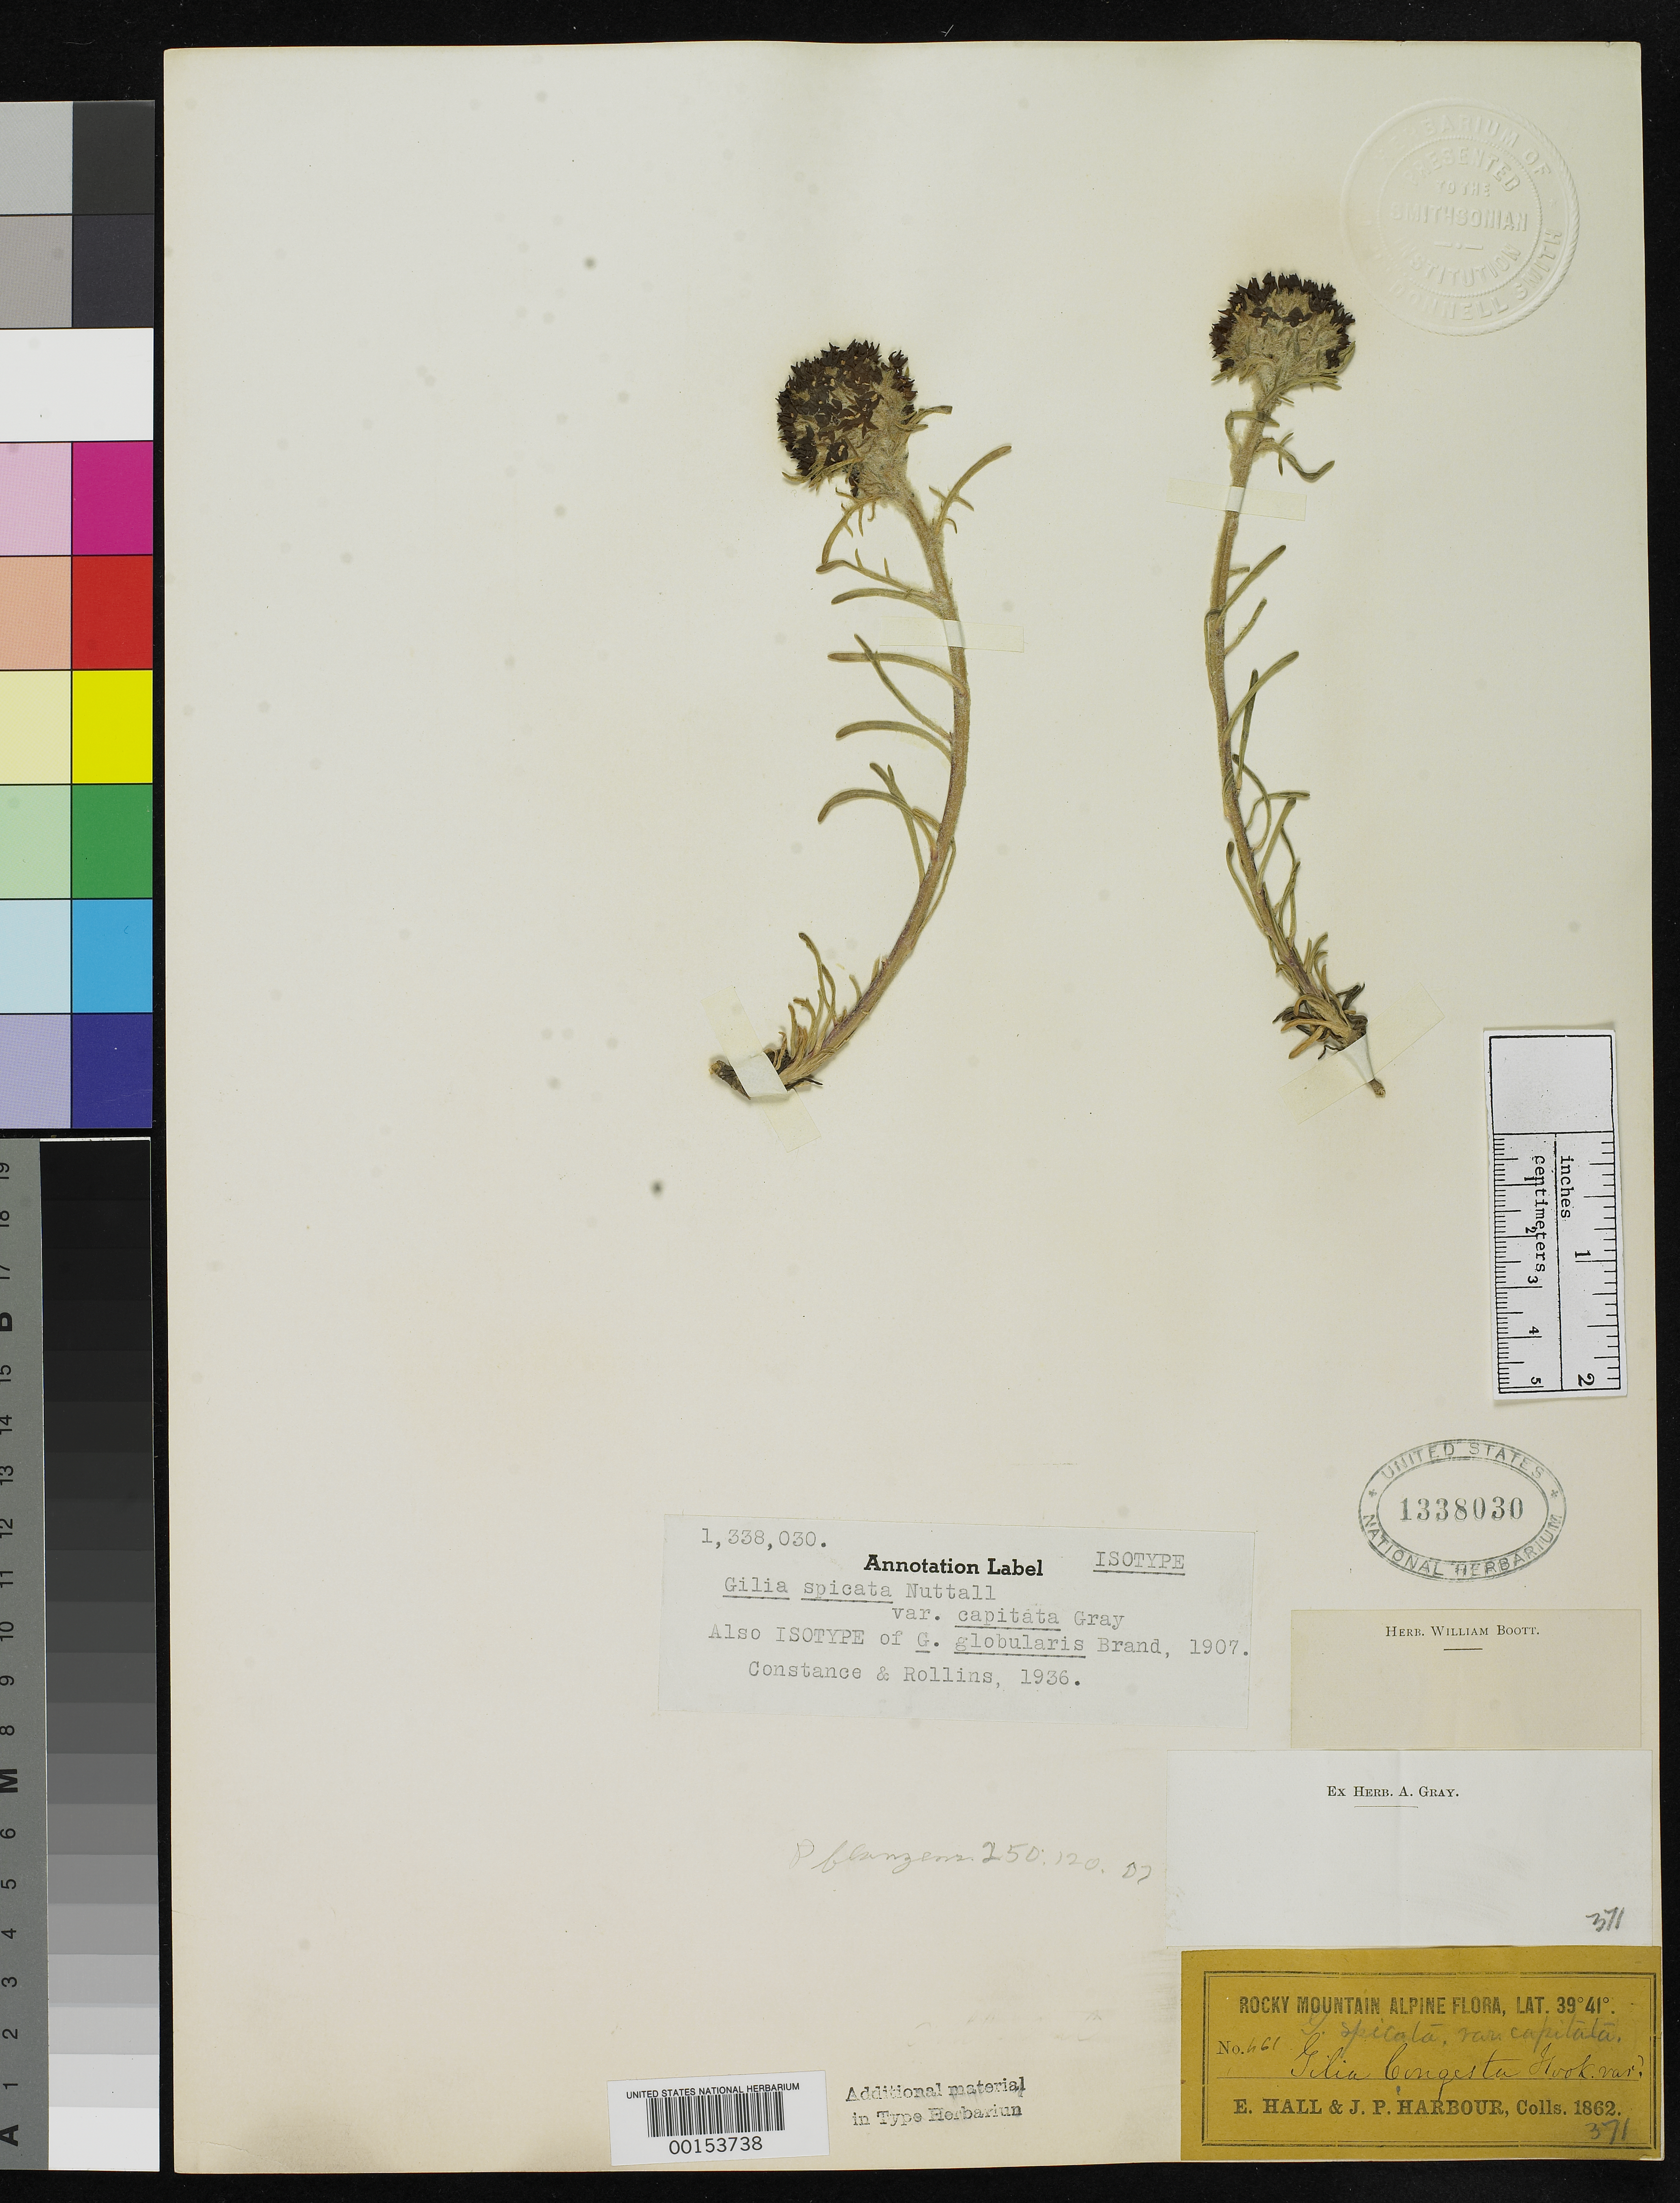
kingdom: Plantae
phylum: Tracheophyta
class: Magnoliopsida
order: Ericales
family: Polemoniaceae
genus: Gilia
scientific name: Gilia spicata var. capitata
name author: A. Gray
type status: Isotype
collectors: E. Hall & J. Harbour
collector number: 461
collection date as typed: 1862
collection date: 1862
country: United States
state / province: Colorado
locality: Rocky Mtns. alpine.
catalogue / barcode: US 1338030